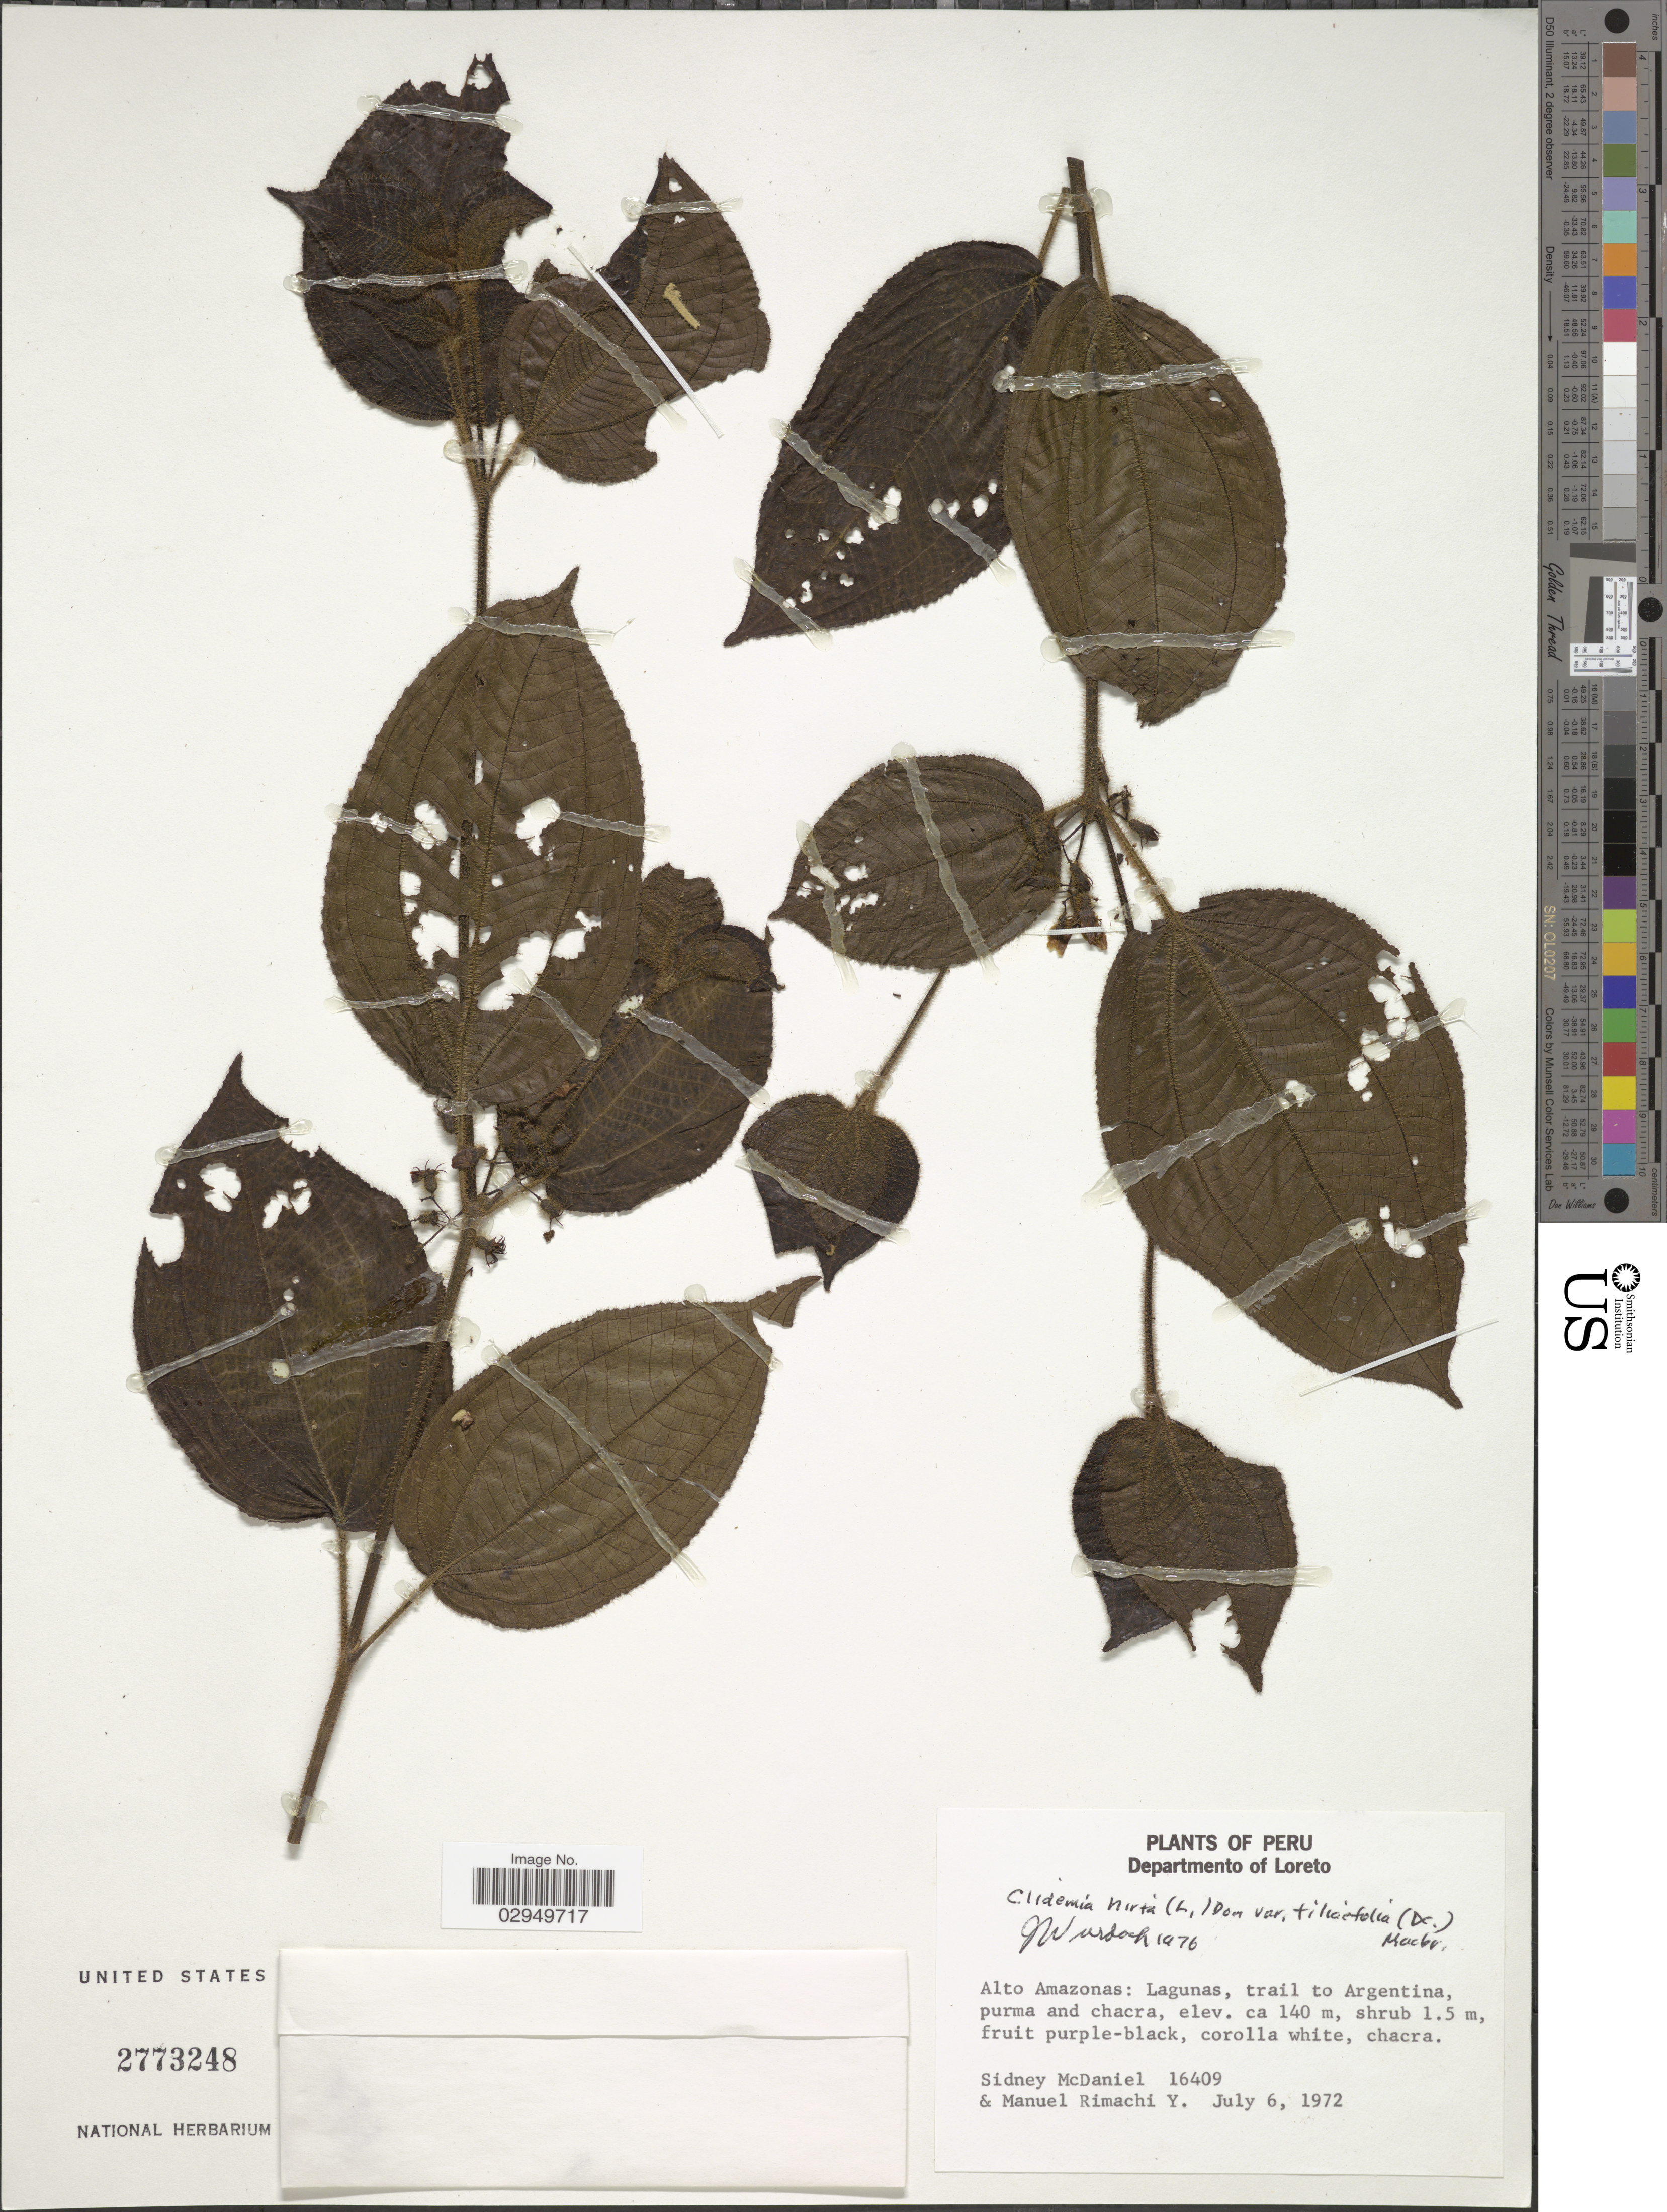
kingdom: Plantae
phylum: Tracheophyta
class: Magnoliopsida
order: Myrtales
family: Melastomataceae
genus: Clidemia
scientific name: Clidemia hirta var. tiliifolia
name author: (DC.) J.F. Macbr.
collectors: S. McDaniel & M. Rimachi Y.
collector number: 16409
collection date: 1972-07-06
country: Peru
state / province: Loreto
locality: Departmento of Loreto. Alto Amazonas: Lagunas, trail to Argentina, purma and chacra.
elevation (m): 140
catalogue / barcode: US 2773248